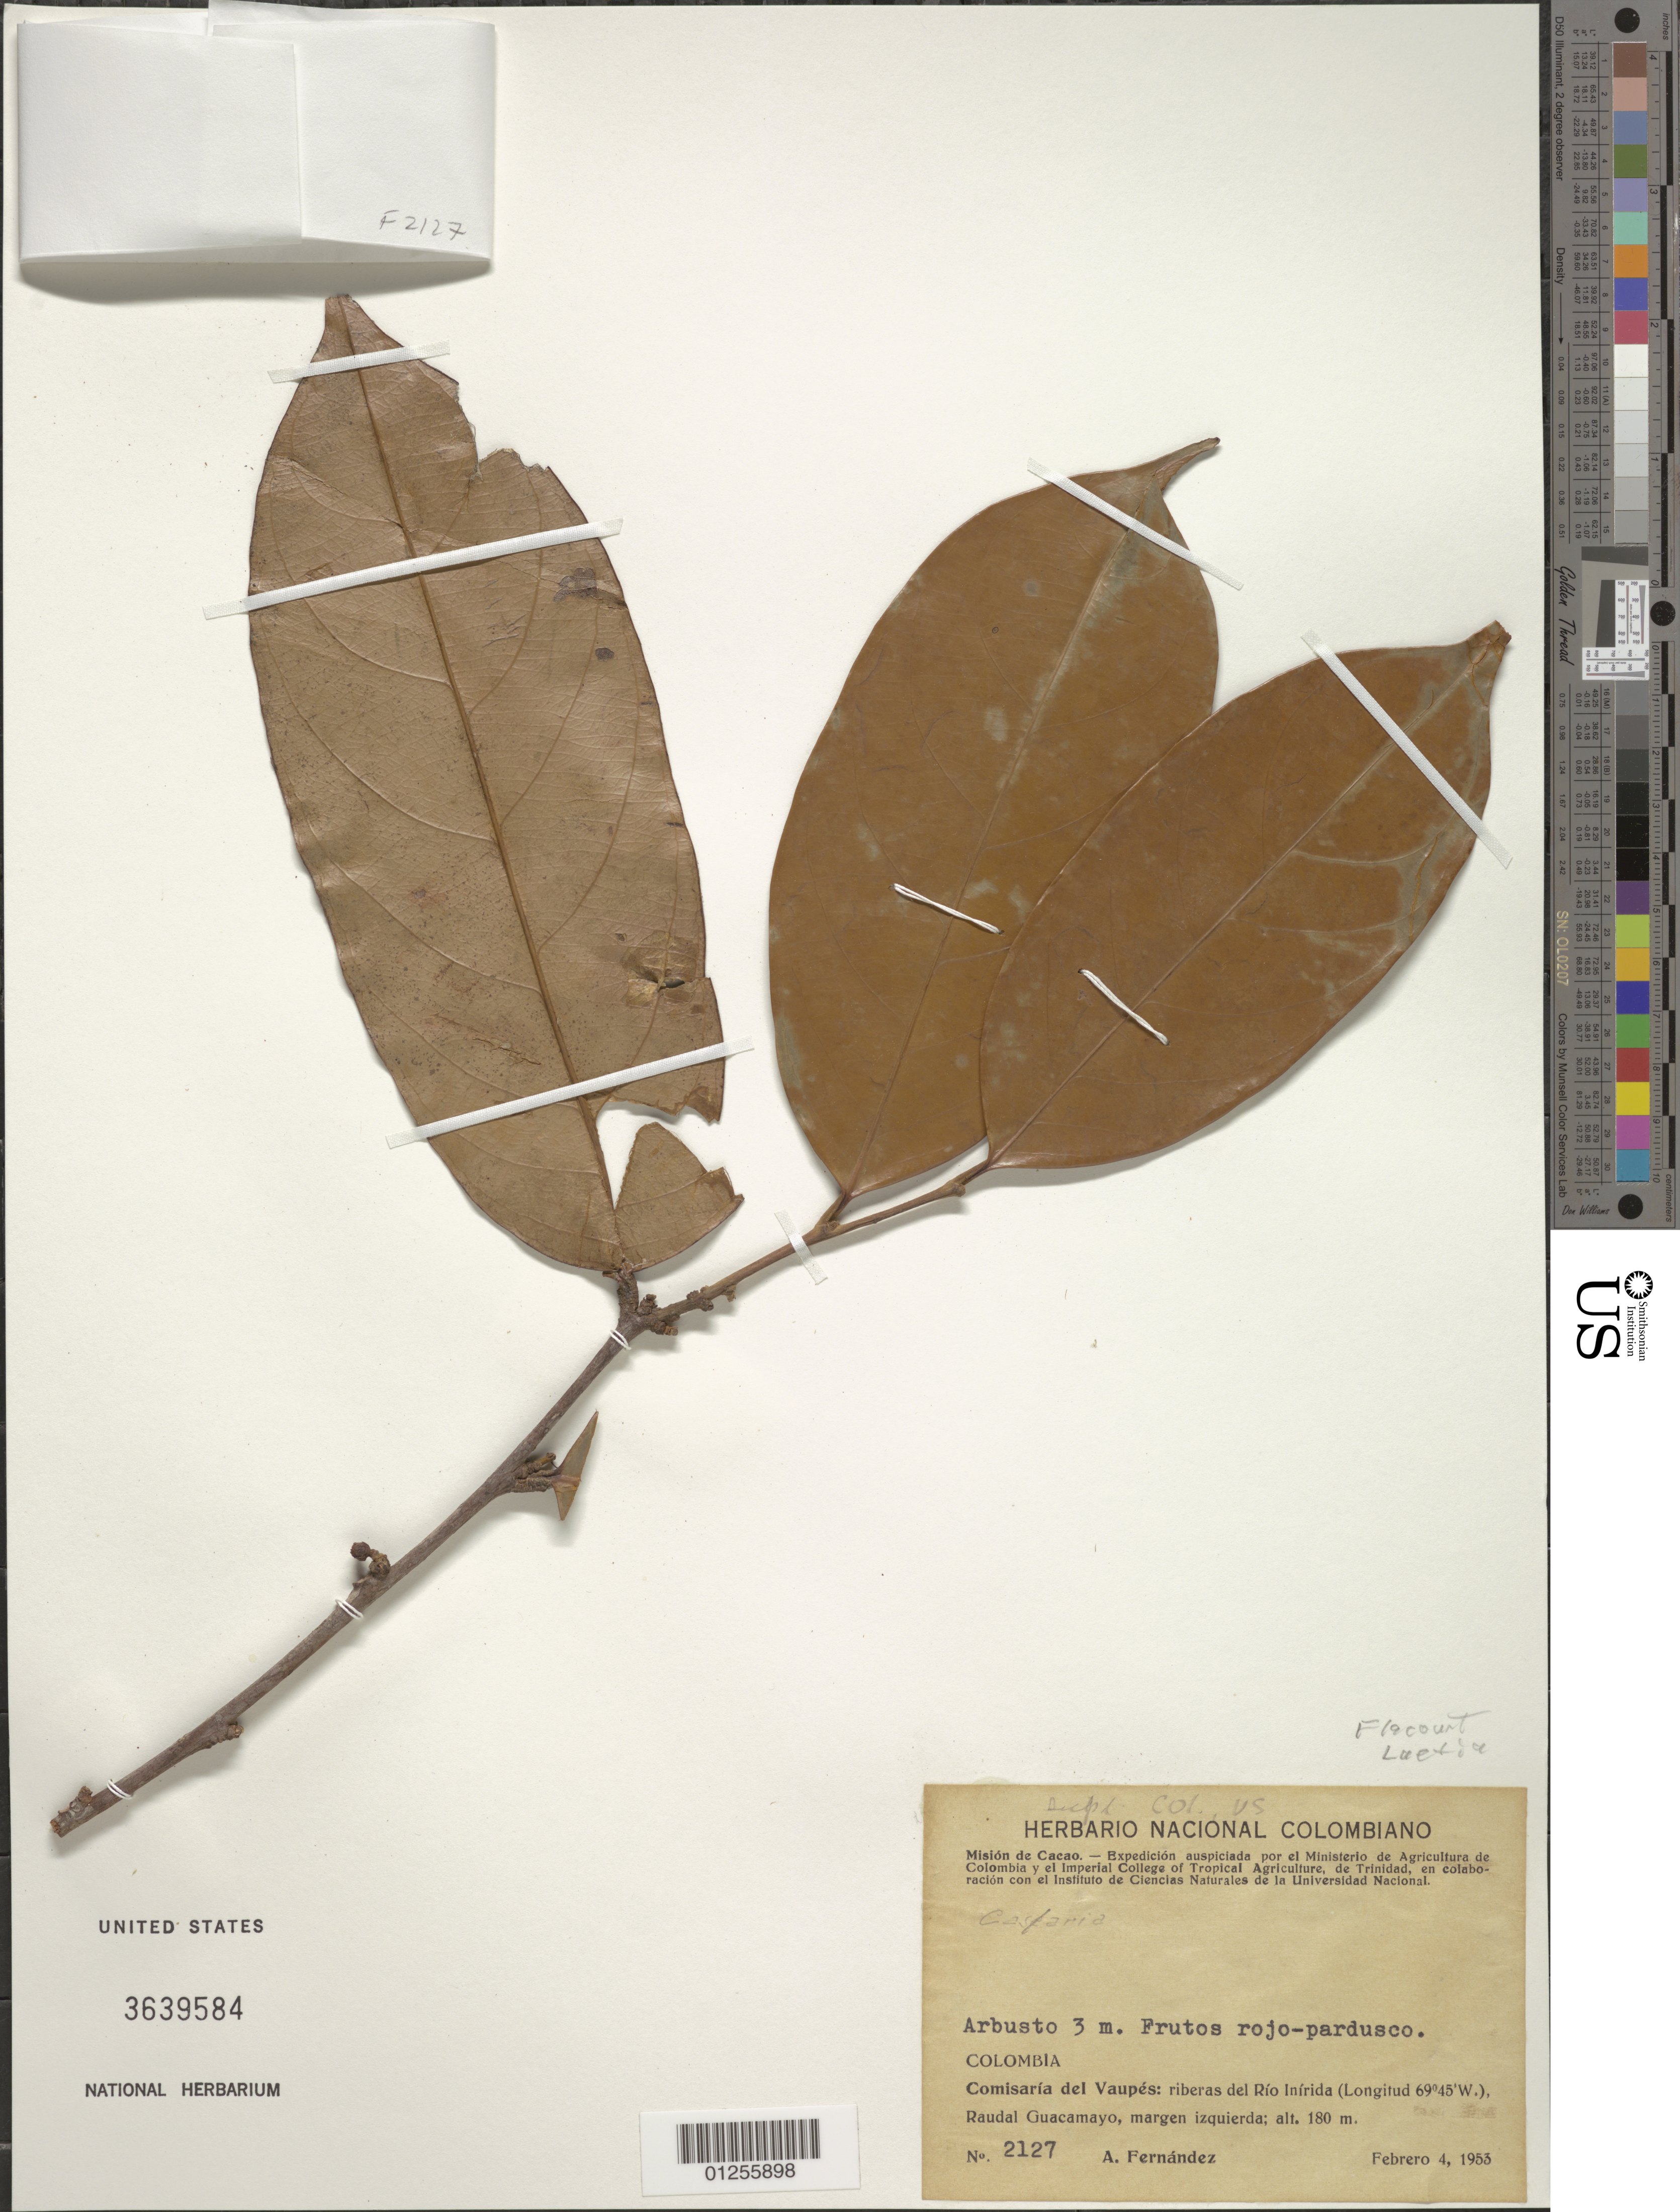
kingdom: Plantae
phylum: Tracheophyta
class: Magnoliopsida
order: Malpighiales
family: Salicaceae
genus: Laetia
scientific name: Laetia sp.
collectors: A. Fernández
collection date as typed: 4 February 1953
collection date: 1953-02-04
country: Colombia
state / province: Vaupés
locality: Riberas del Rio Inirida, Raudal Guacamayo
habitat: margen izquierda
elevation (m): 180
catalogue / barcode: US 3639584